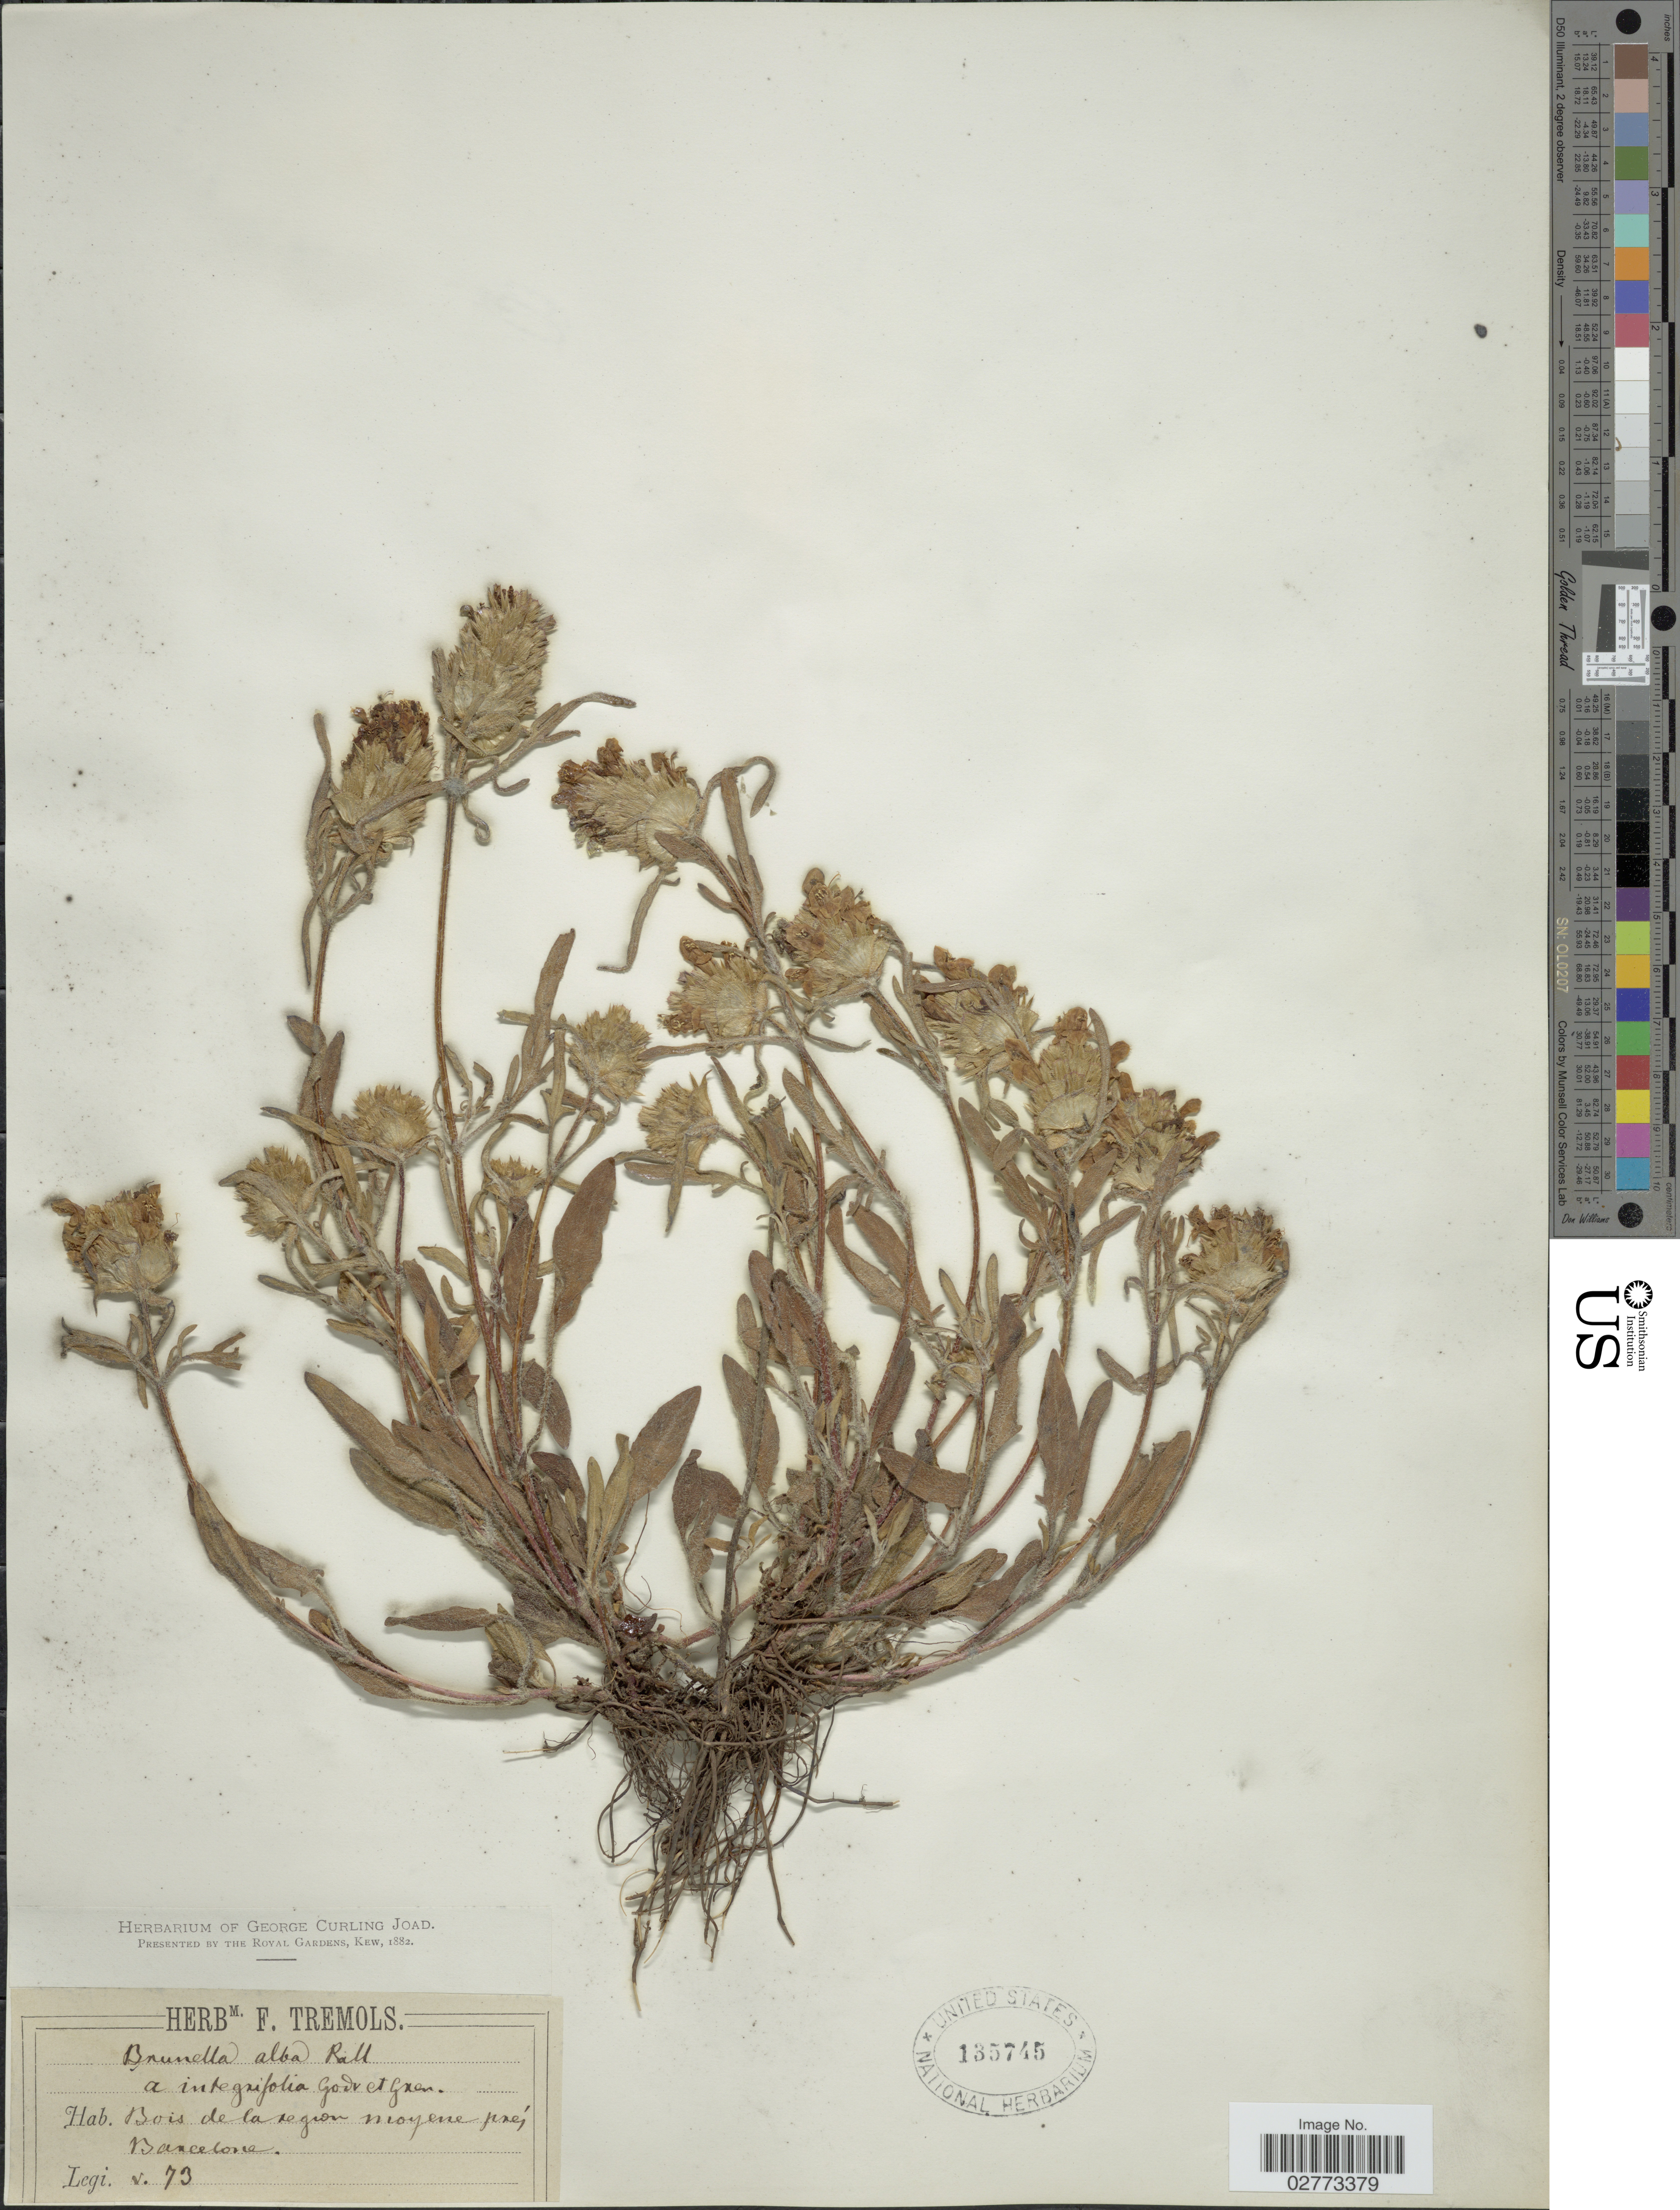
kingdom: Plantae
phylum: Tracheophyta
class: Magnoliopsida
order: Lamiales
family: Lamiaceae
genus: Prunella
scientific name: Prunella alba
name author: Pall. ex M. Bieb.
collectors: ex Herb. F. Tremols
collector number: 73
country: Spain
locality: Bois de la region moyene prés Barcelone.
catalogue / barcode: US 135745